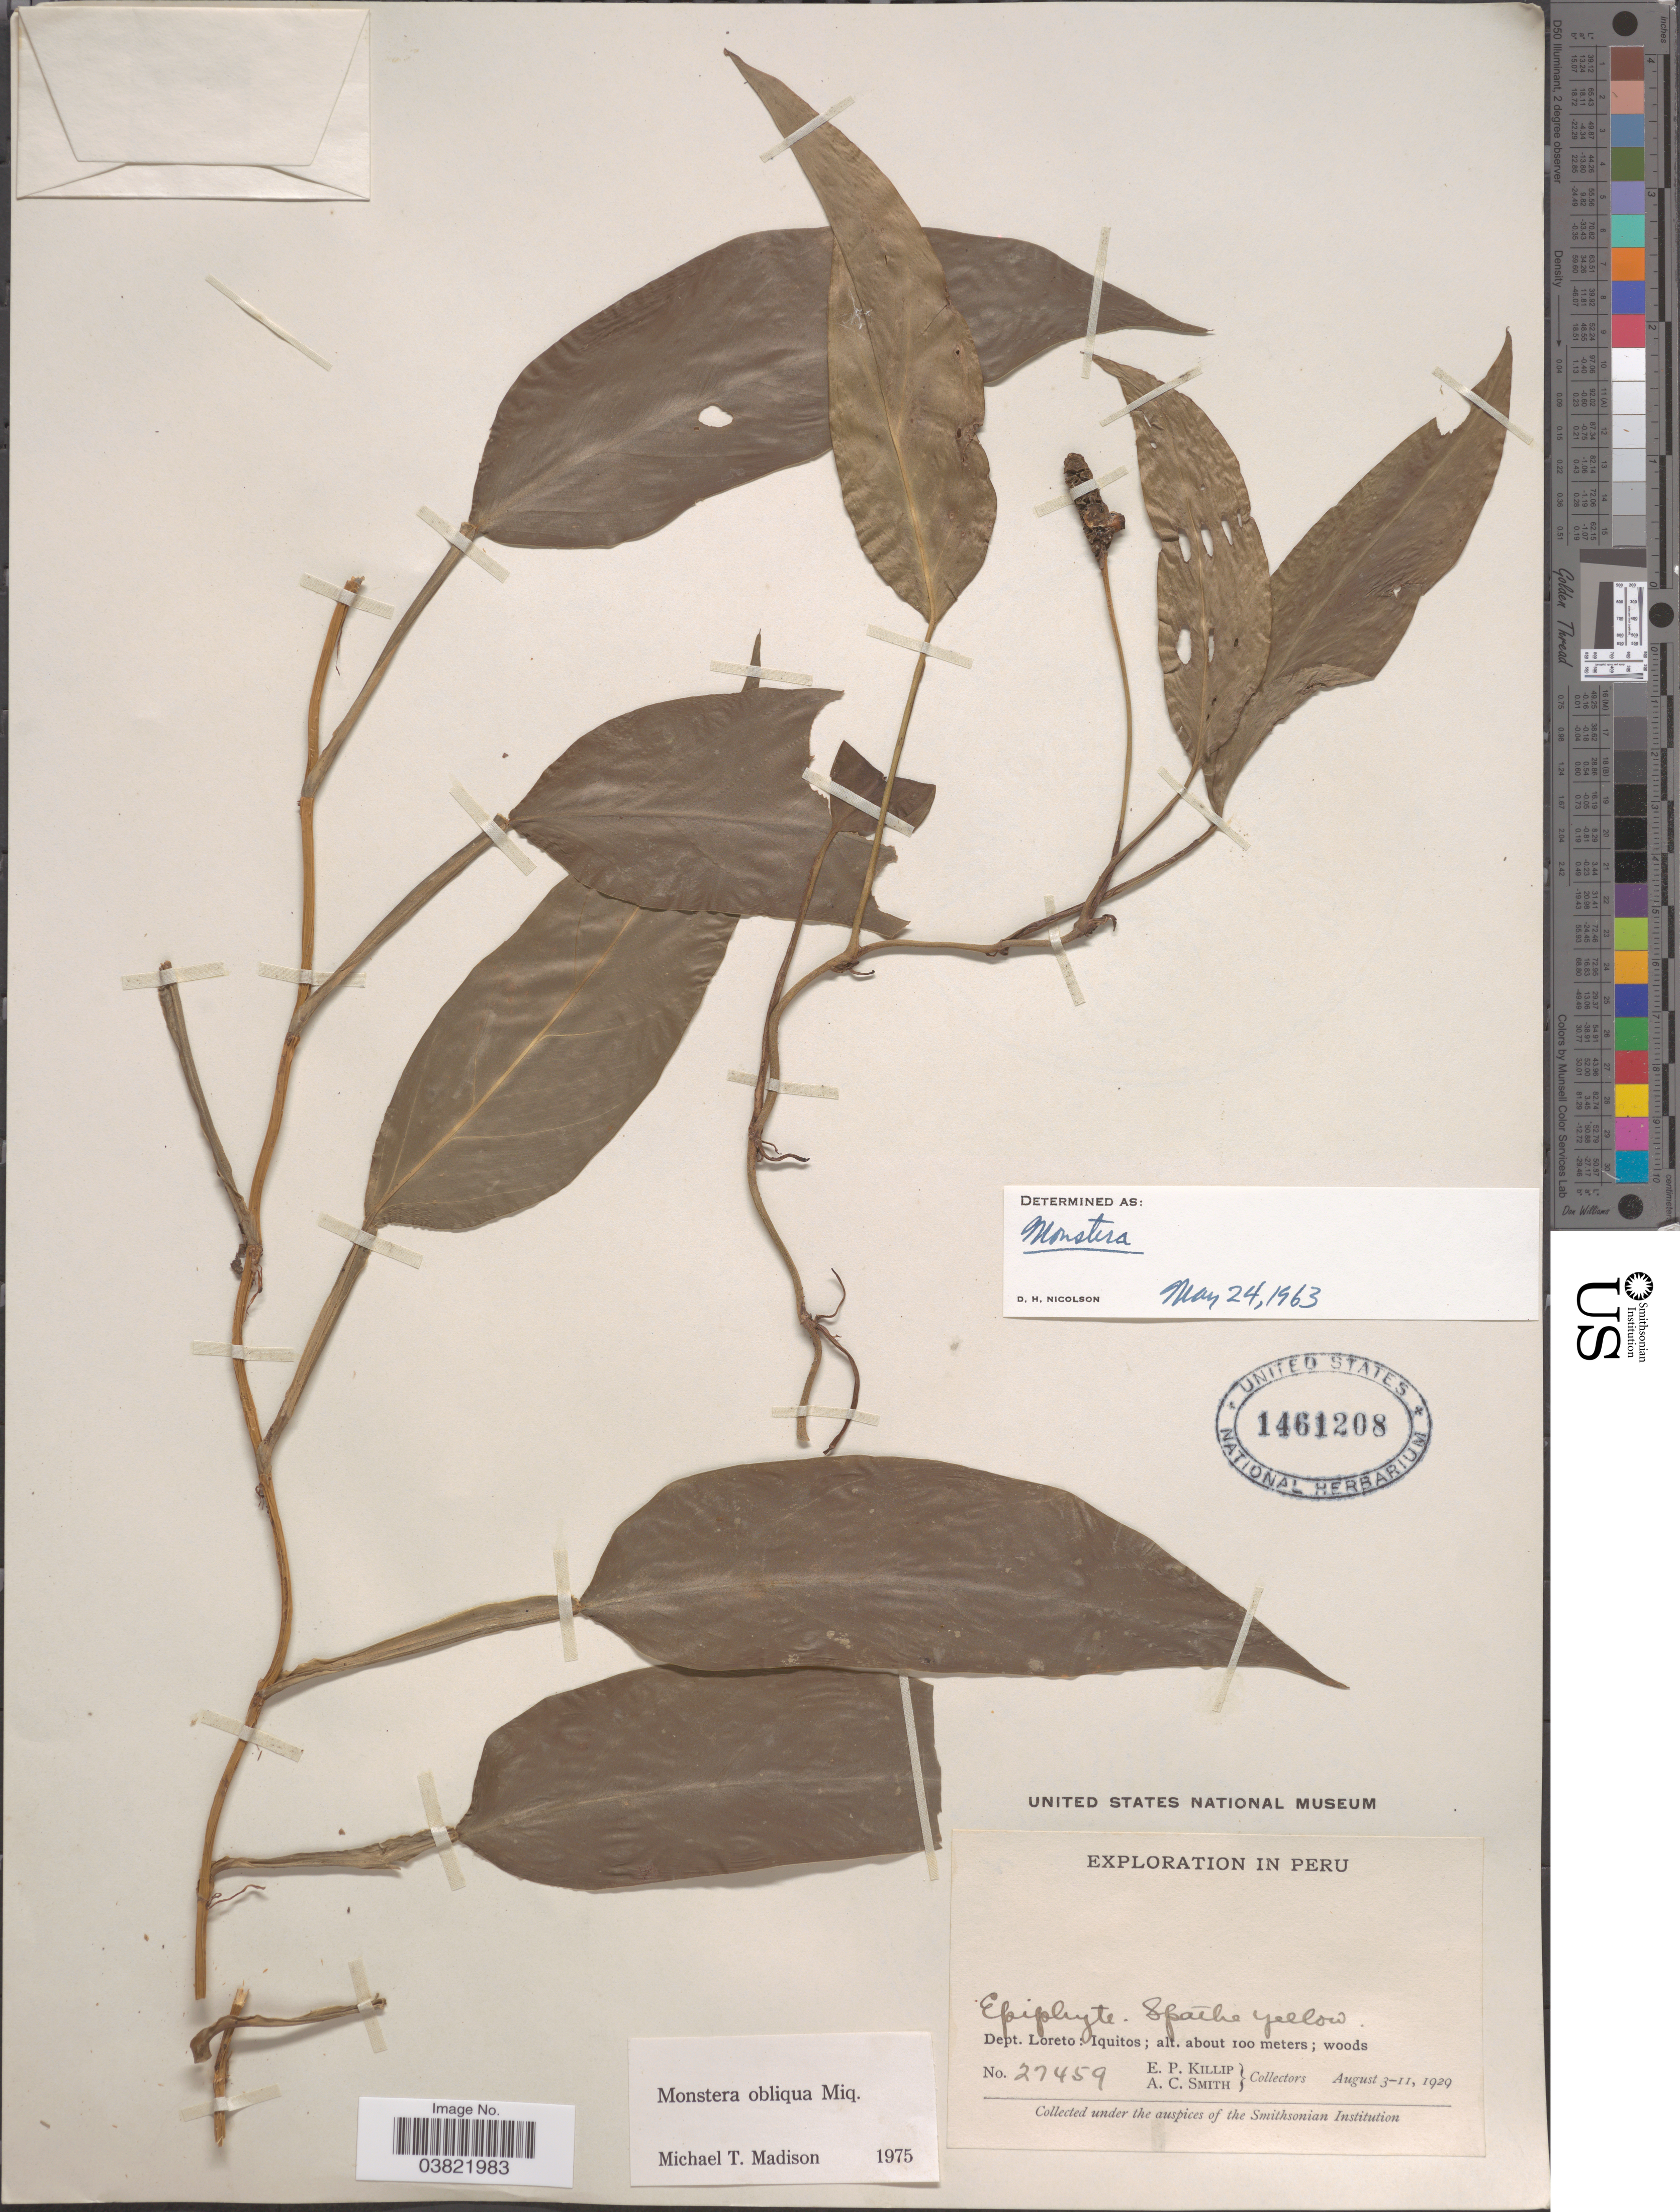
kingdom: Plantae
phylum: Tracheophyta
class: Liliopsida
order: Alismatales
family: Araceae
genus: Monstera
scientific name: Monstera obliqua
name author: Miq.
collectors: E. P. Killip & A. C. Smith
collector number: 27459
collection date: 1929-08-03/1929-08-11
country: Peru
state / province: Loreto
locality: Dept. Loreto: Iquitos.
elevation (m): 100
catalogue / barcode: US 1461208